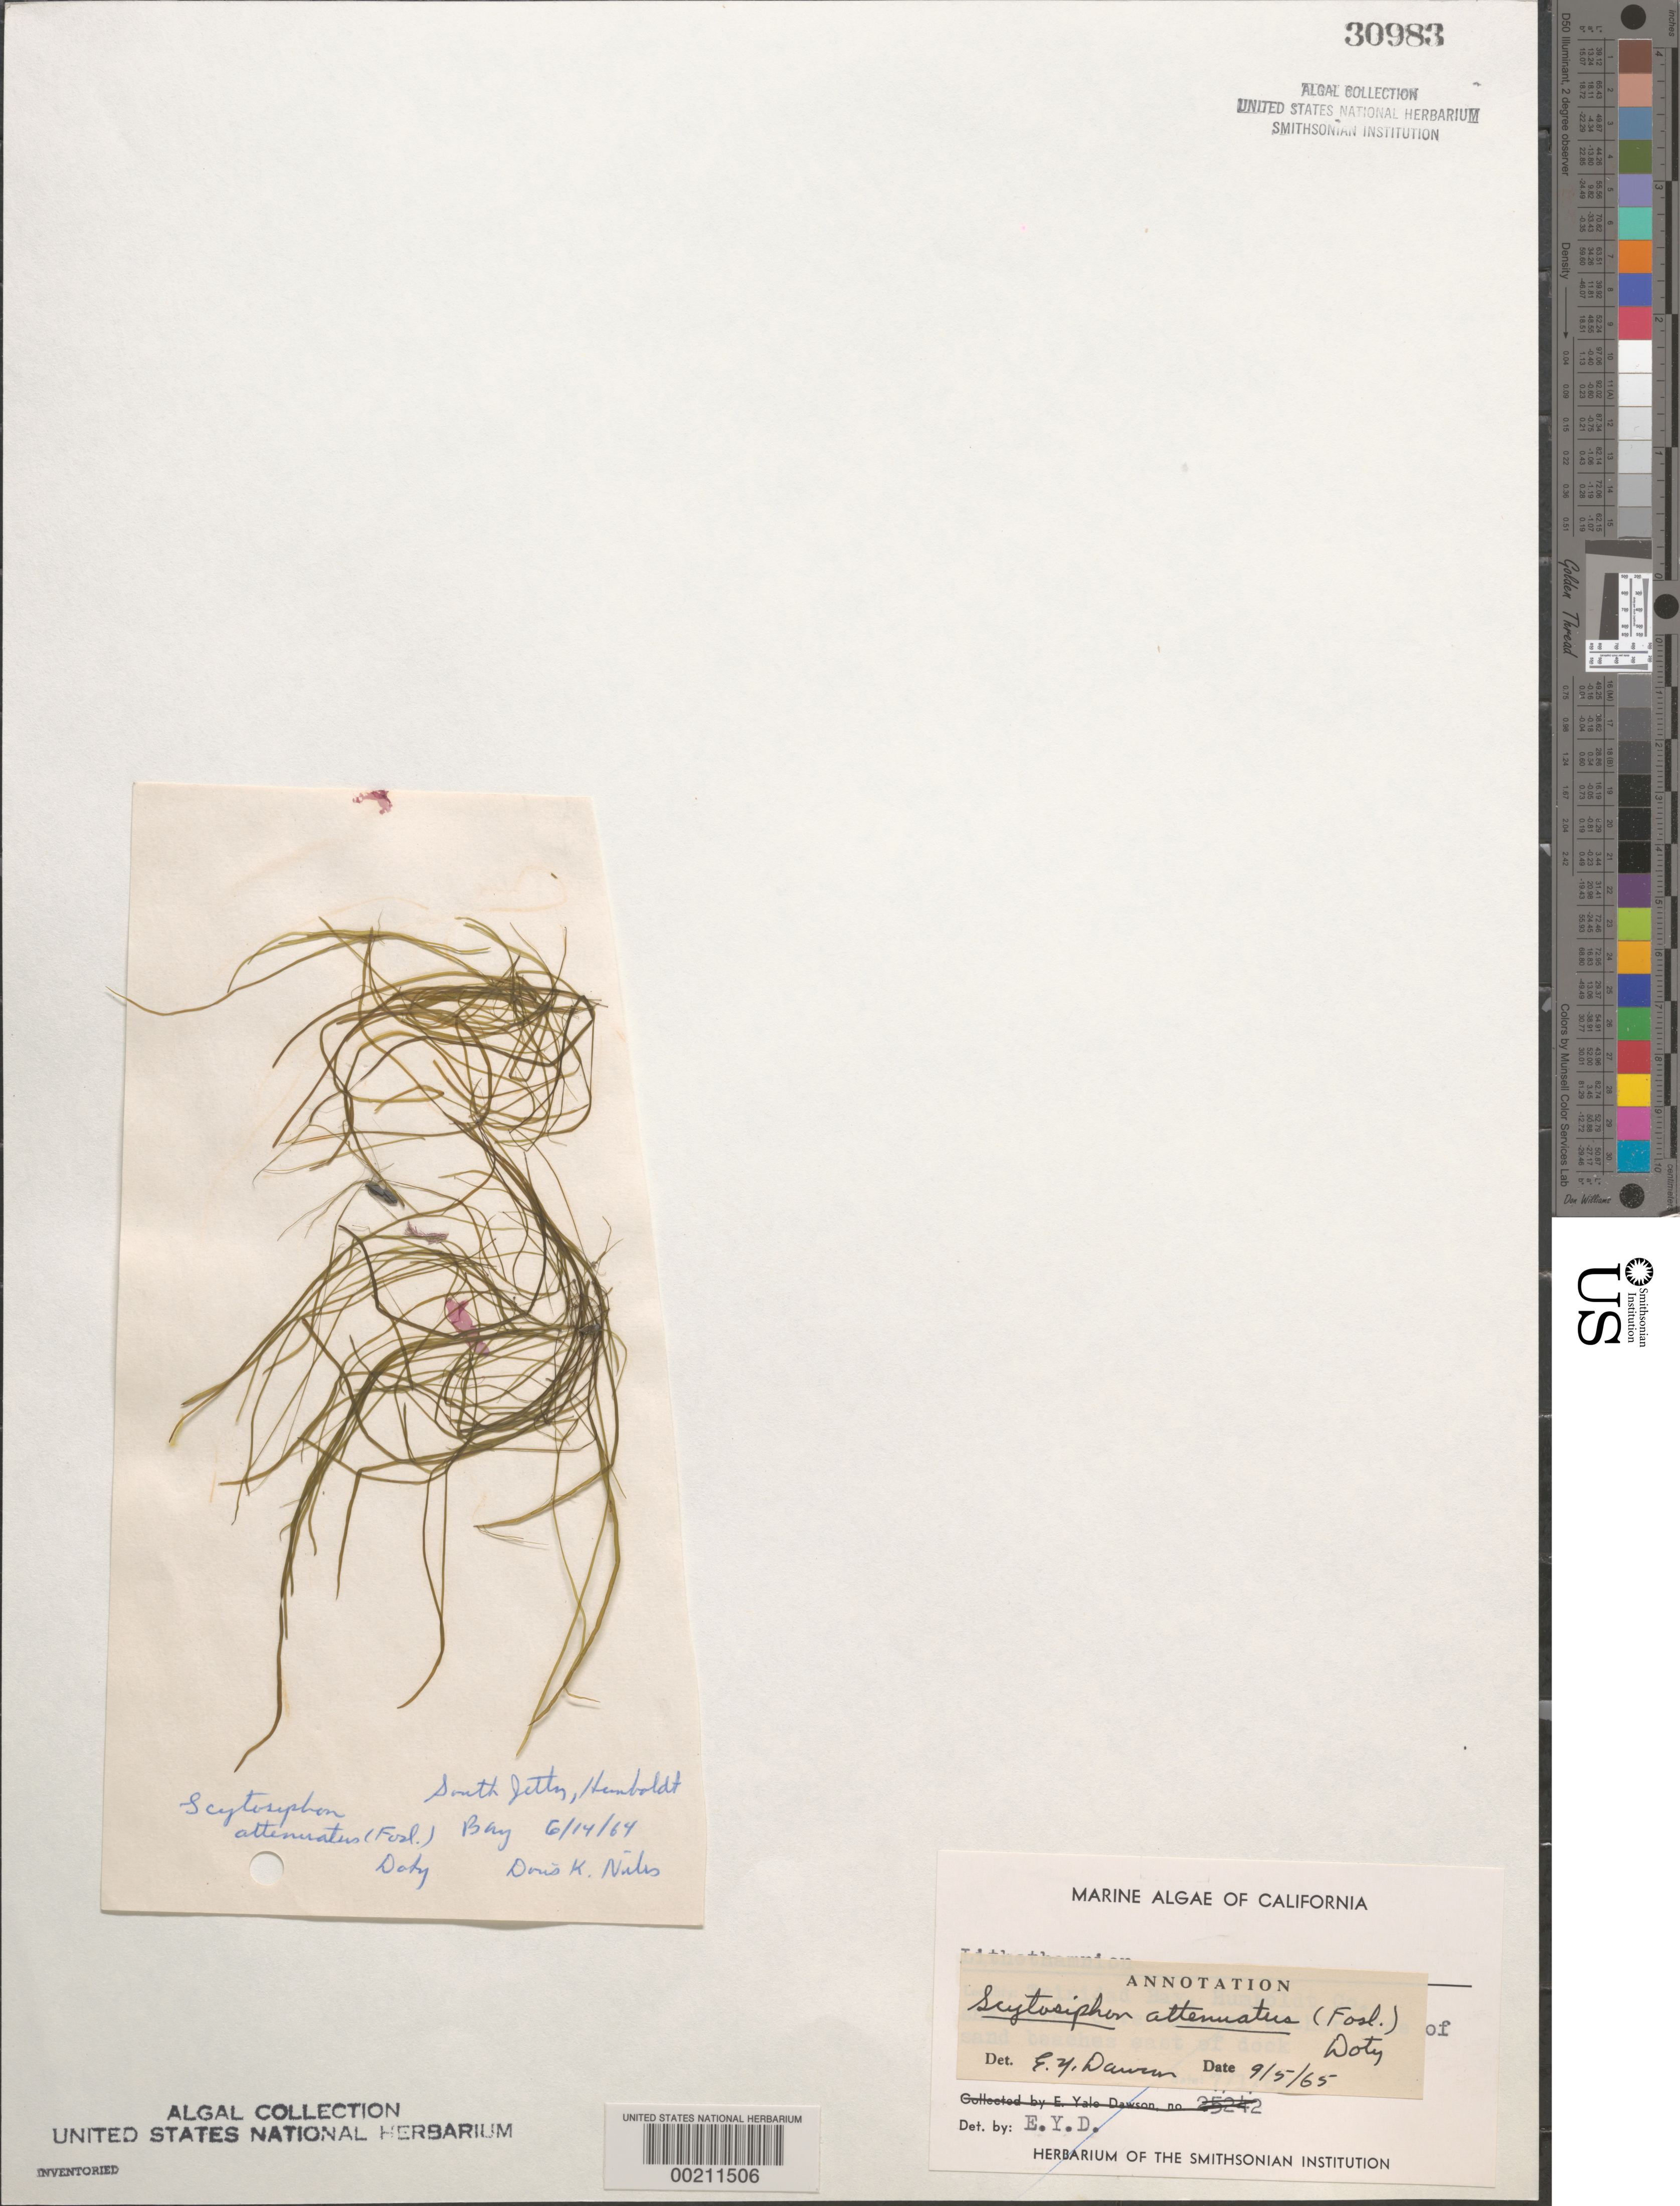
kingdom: Chromista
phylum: Ochrophyta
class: Phaeophyceae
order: Ectocarpales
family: Chordariaceae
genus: Delamarea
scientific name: Delamarea attenuata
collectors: D. Niles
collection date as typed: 14 Jun 1964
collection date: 1964-06-14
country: United States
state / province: California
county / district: Humboldt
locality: Humboldt Bay, South Jetty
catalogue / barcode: US 30983